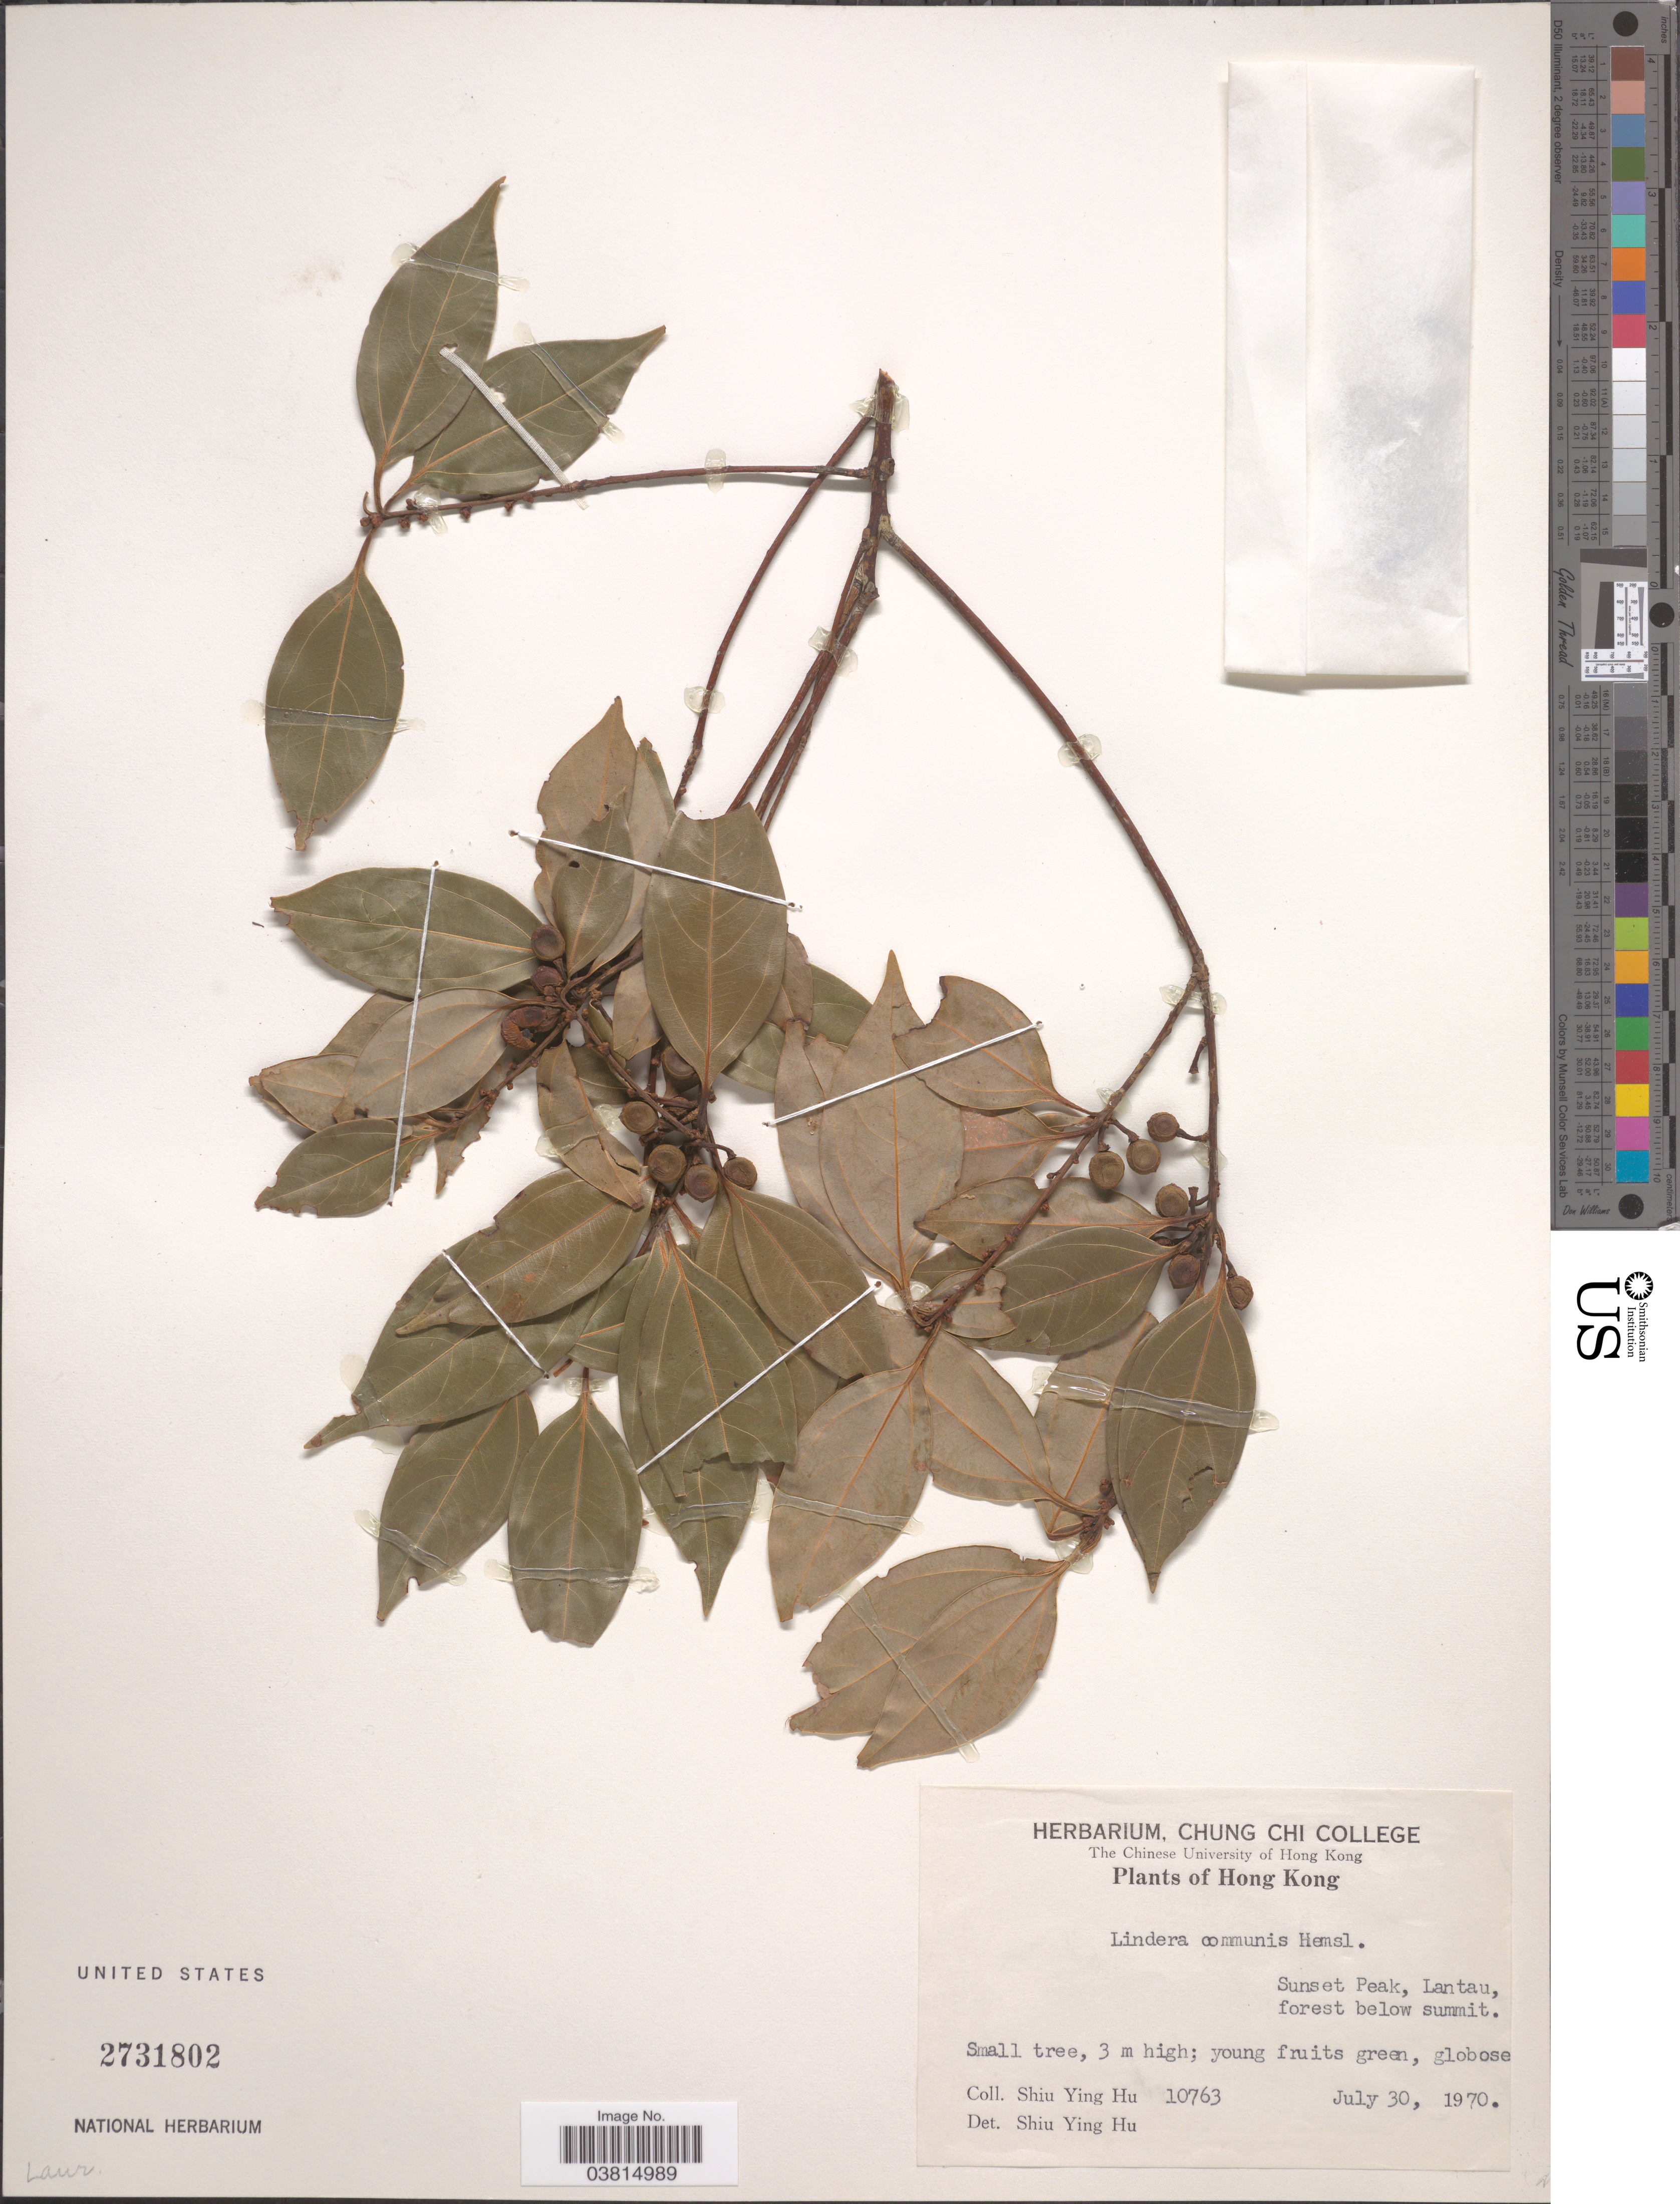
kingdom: Plantae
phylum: Tracheophyta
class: Magnoliopsida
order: Laurales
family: Lauraceae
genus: Lindera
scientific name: Lindera communis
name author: Hemsl.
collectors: S. Y. Hu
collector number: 10763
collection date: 1970-07-30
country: China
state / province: Hong Kong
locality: Sunset Peak, Lantau, forest below summit.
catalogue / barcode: US 2731802